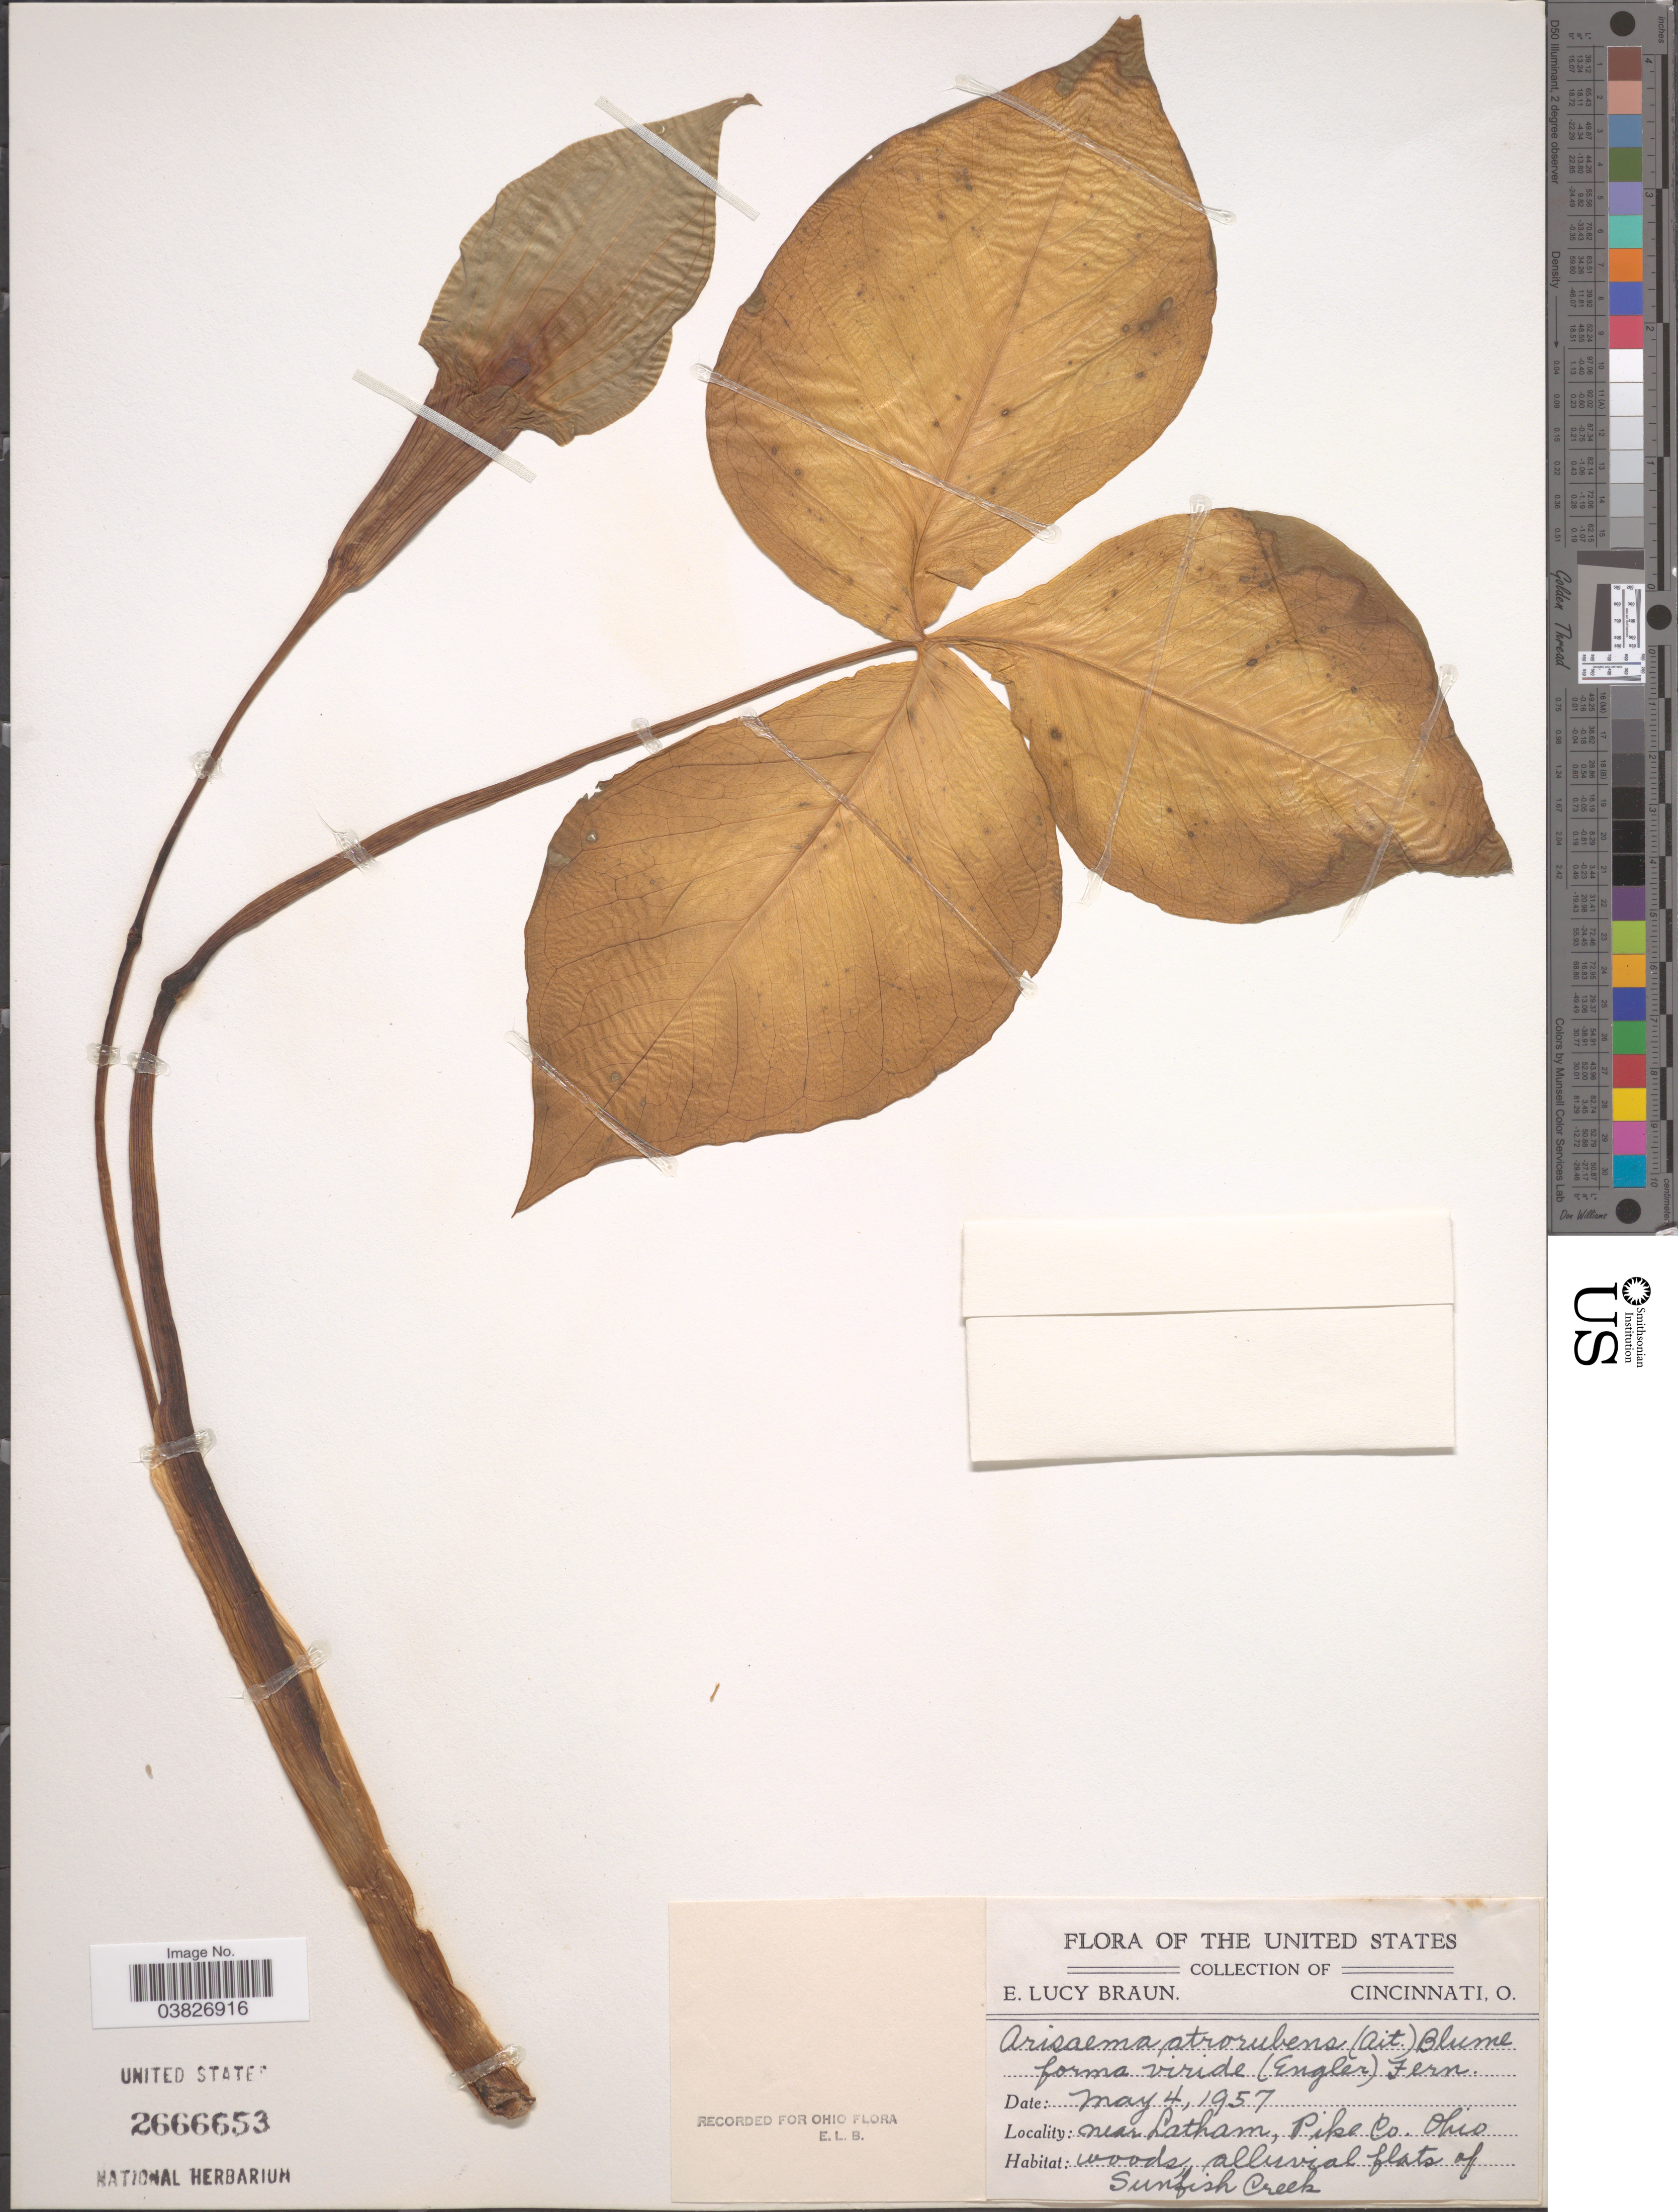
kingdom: Plantae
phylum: Tracheophyta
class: Liliopsida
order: Alismatales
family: Araceae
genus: Arisaema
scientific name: Arisaema atrorubens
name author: (Aiton) Blume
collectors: E. L. Braun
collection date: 1957-05-04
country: United States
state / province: Ohio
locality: Near Latham, Pike Co. Woods, alluvial flats of Sunfish Creek.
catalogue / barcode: US 2666653